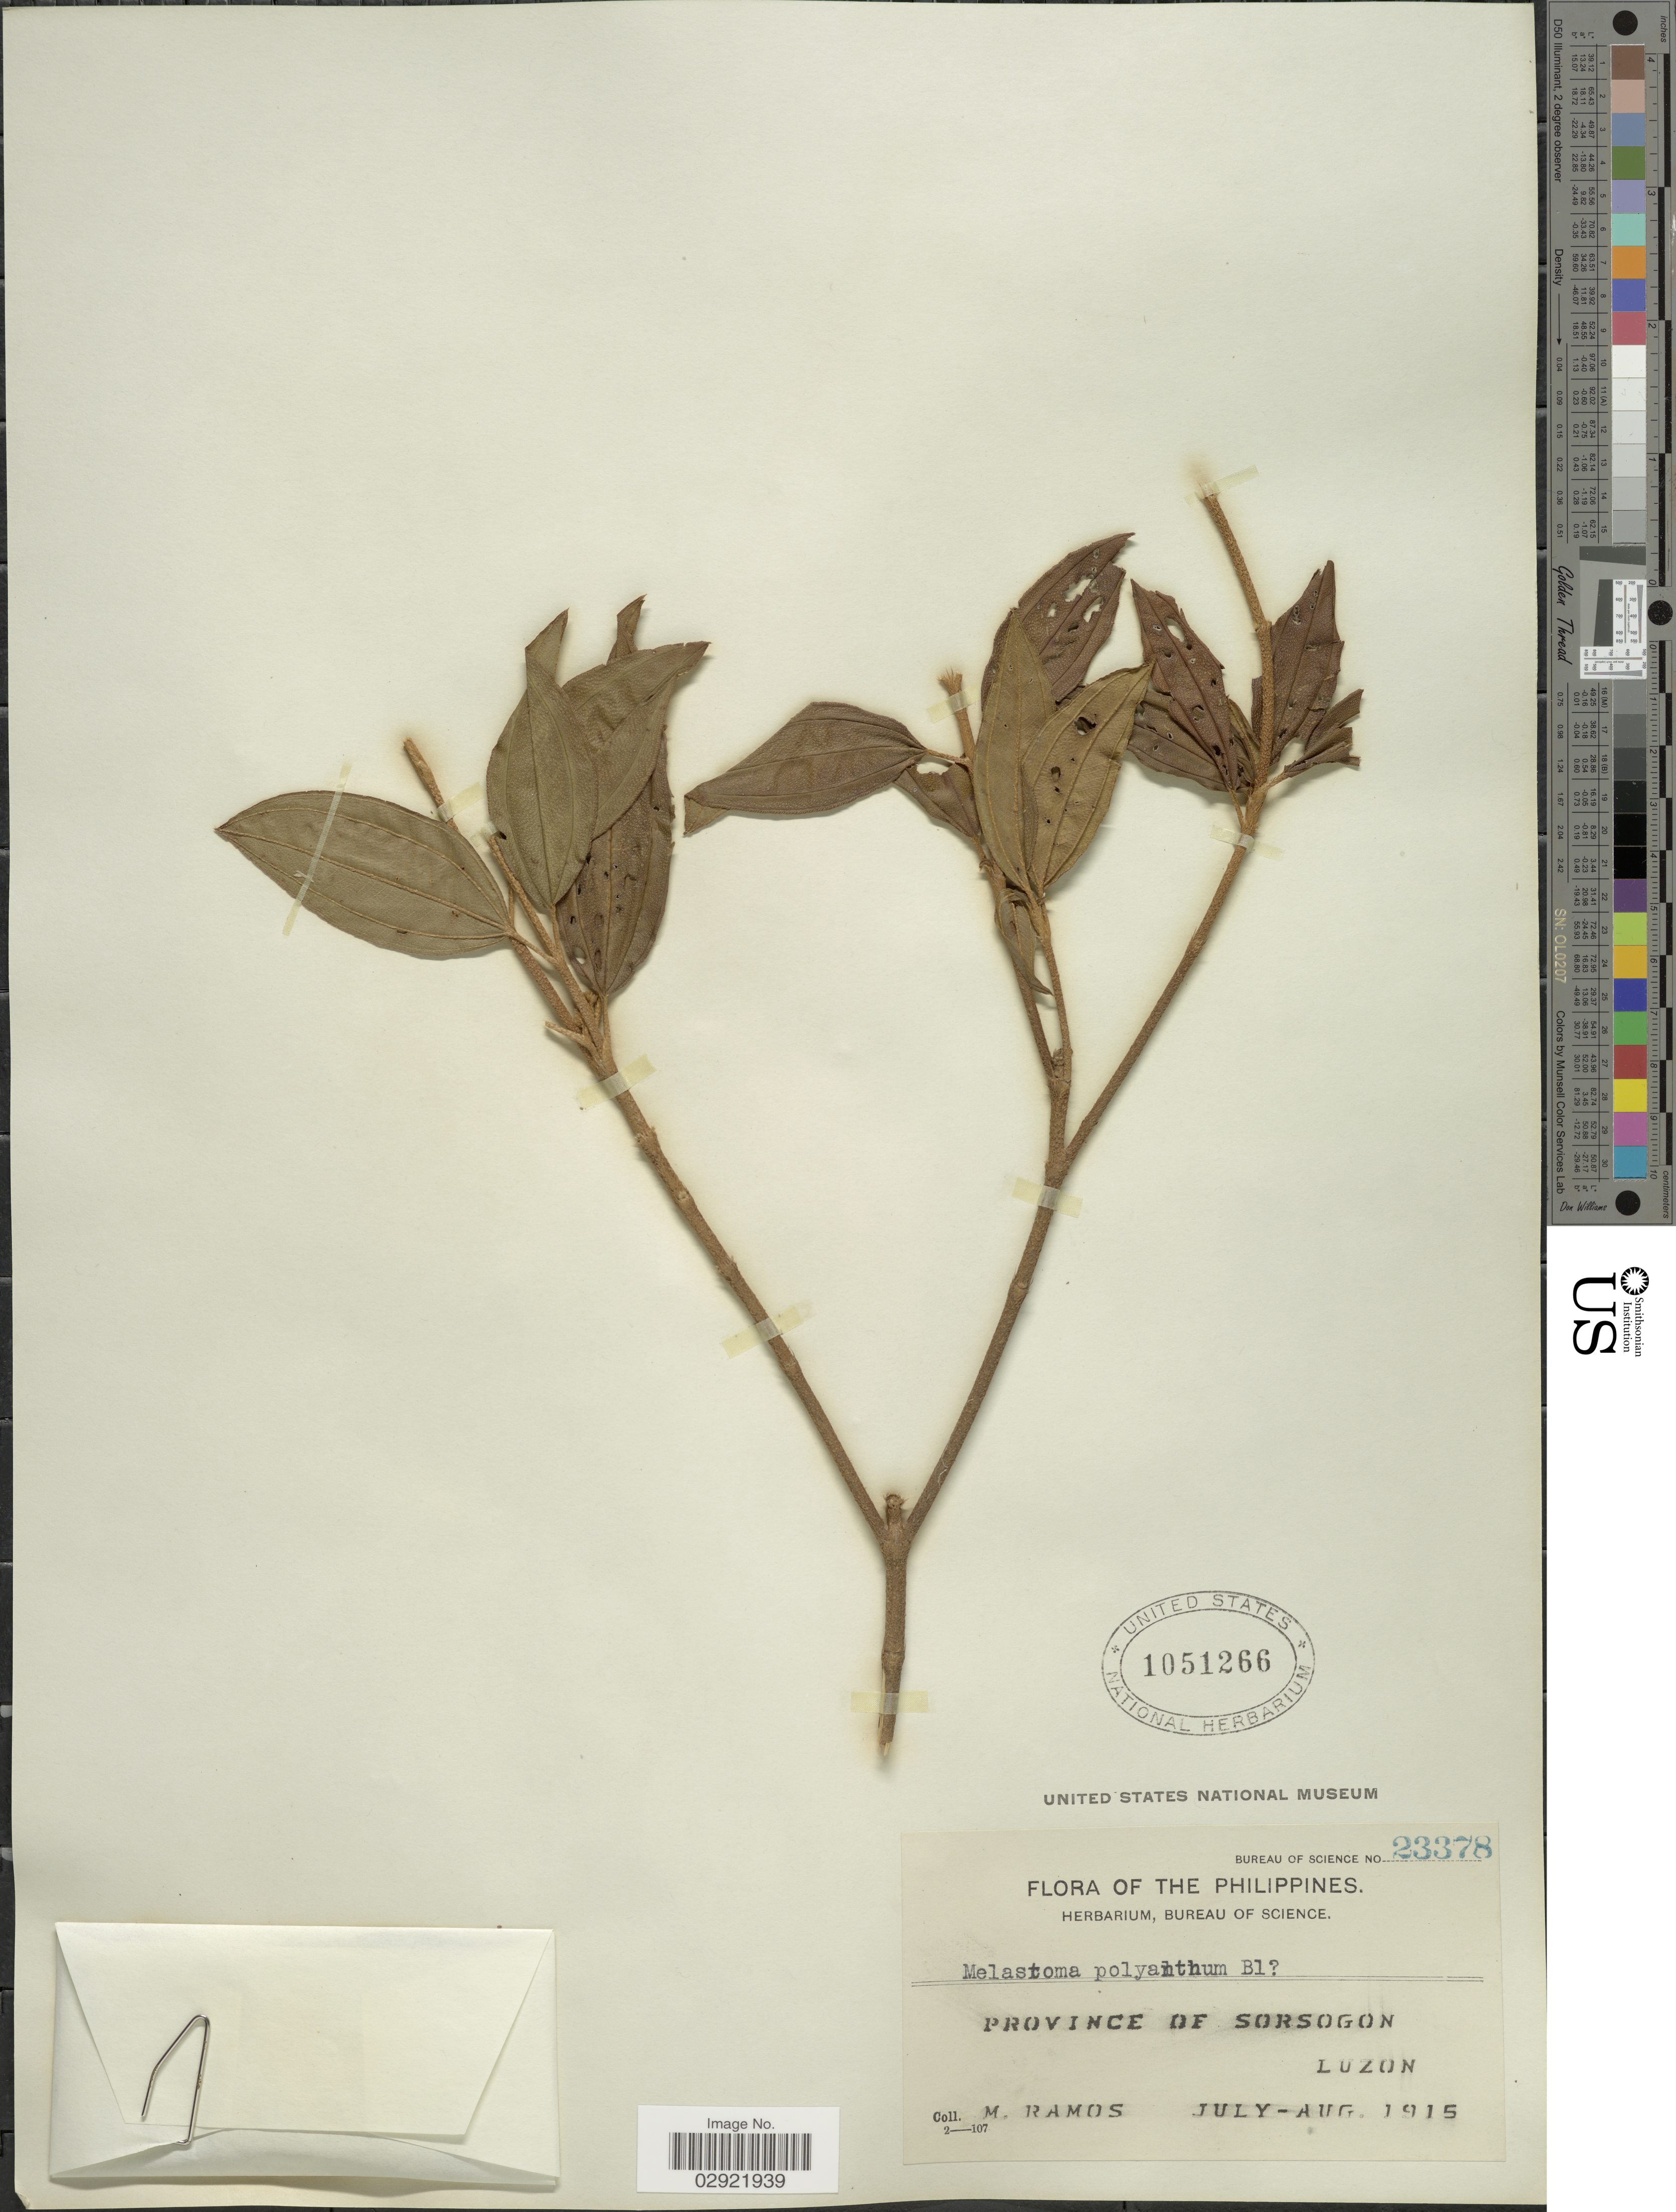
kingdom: Plantae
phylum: Tracheophyta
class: Magnoliopsida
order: Myrtales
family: Melastomataceae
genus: Melastoma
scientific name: Melastoma malabathricum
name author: L.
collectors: M. Ramos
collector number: Bureau of Science 23378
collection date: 1915-07/1915-08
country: Philippines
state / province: Bicol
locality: Province of Sorsogon, Luzon.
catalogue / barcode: US 1051266